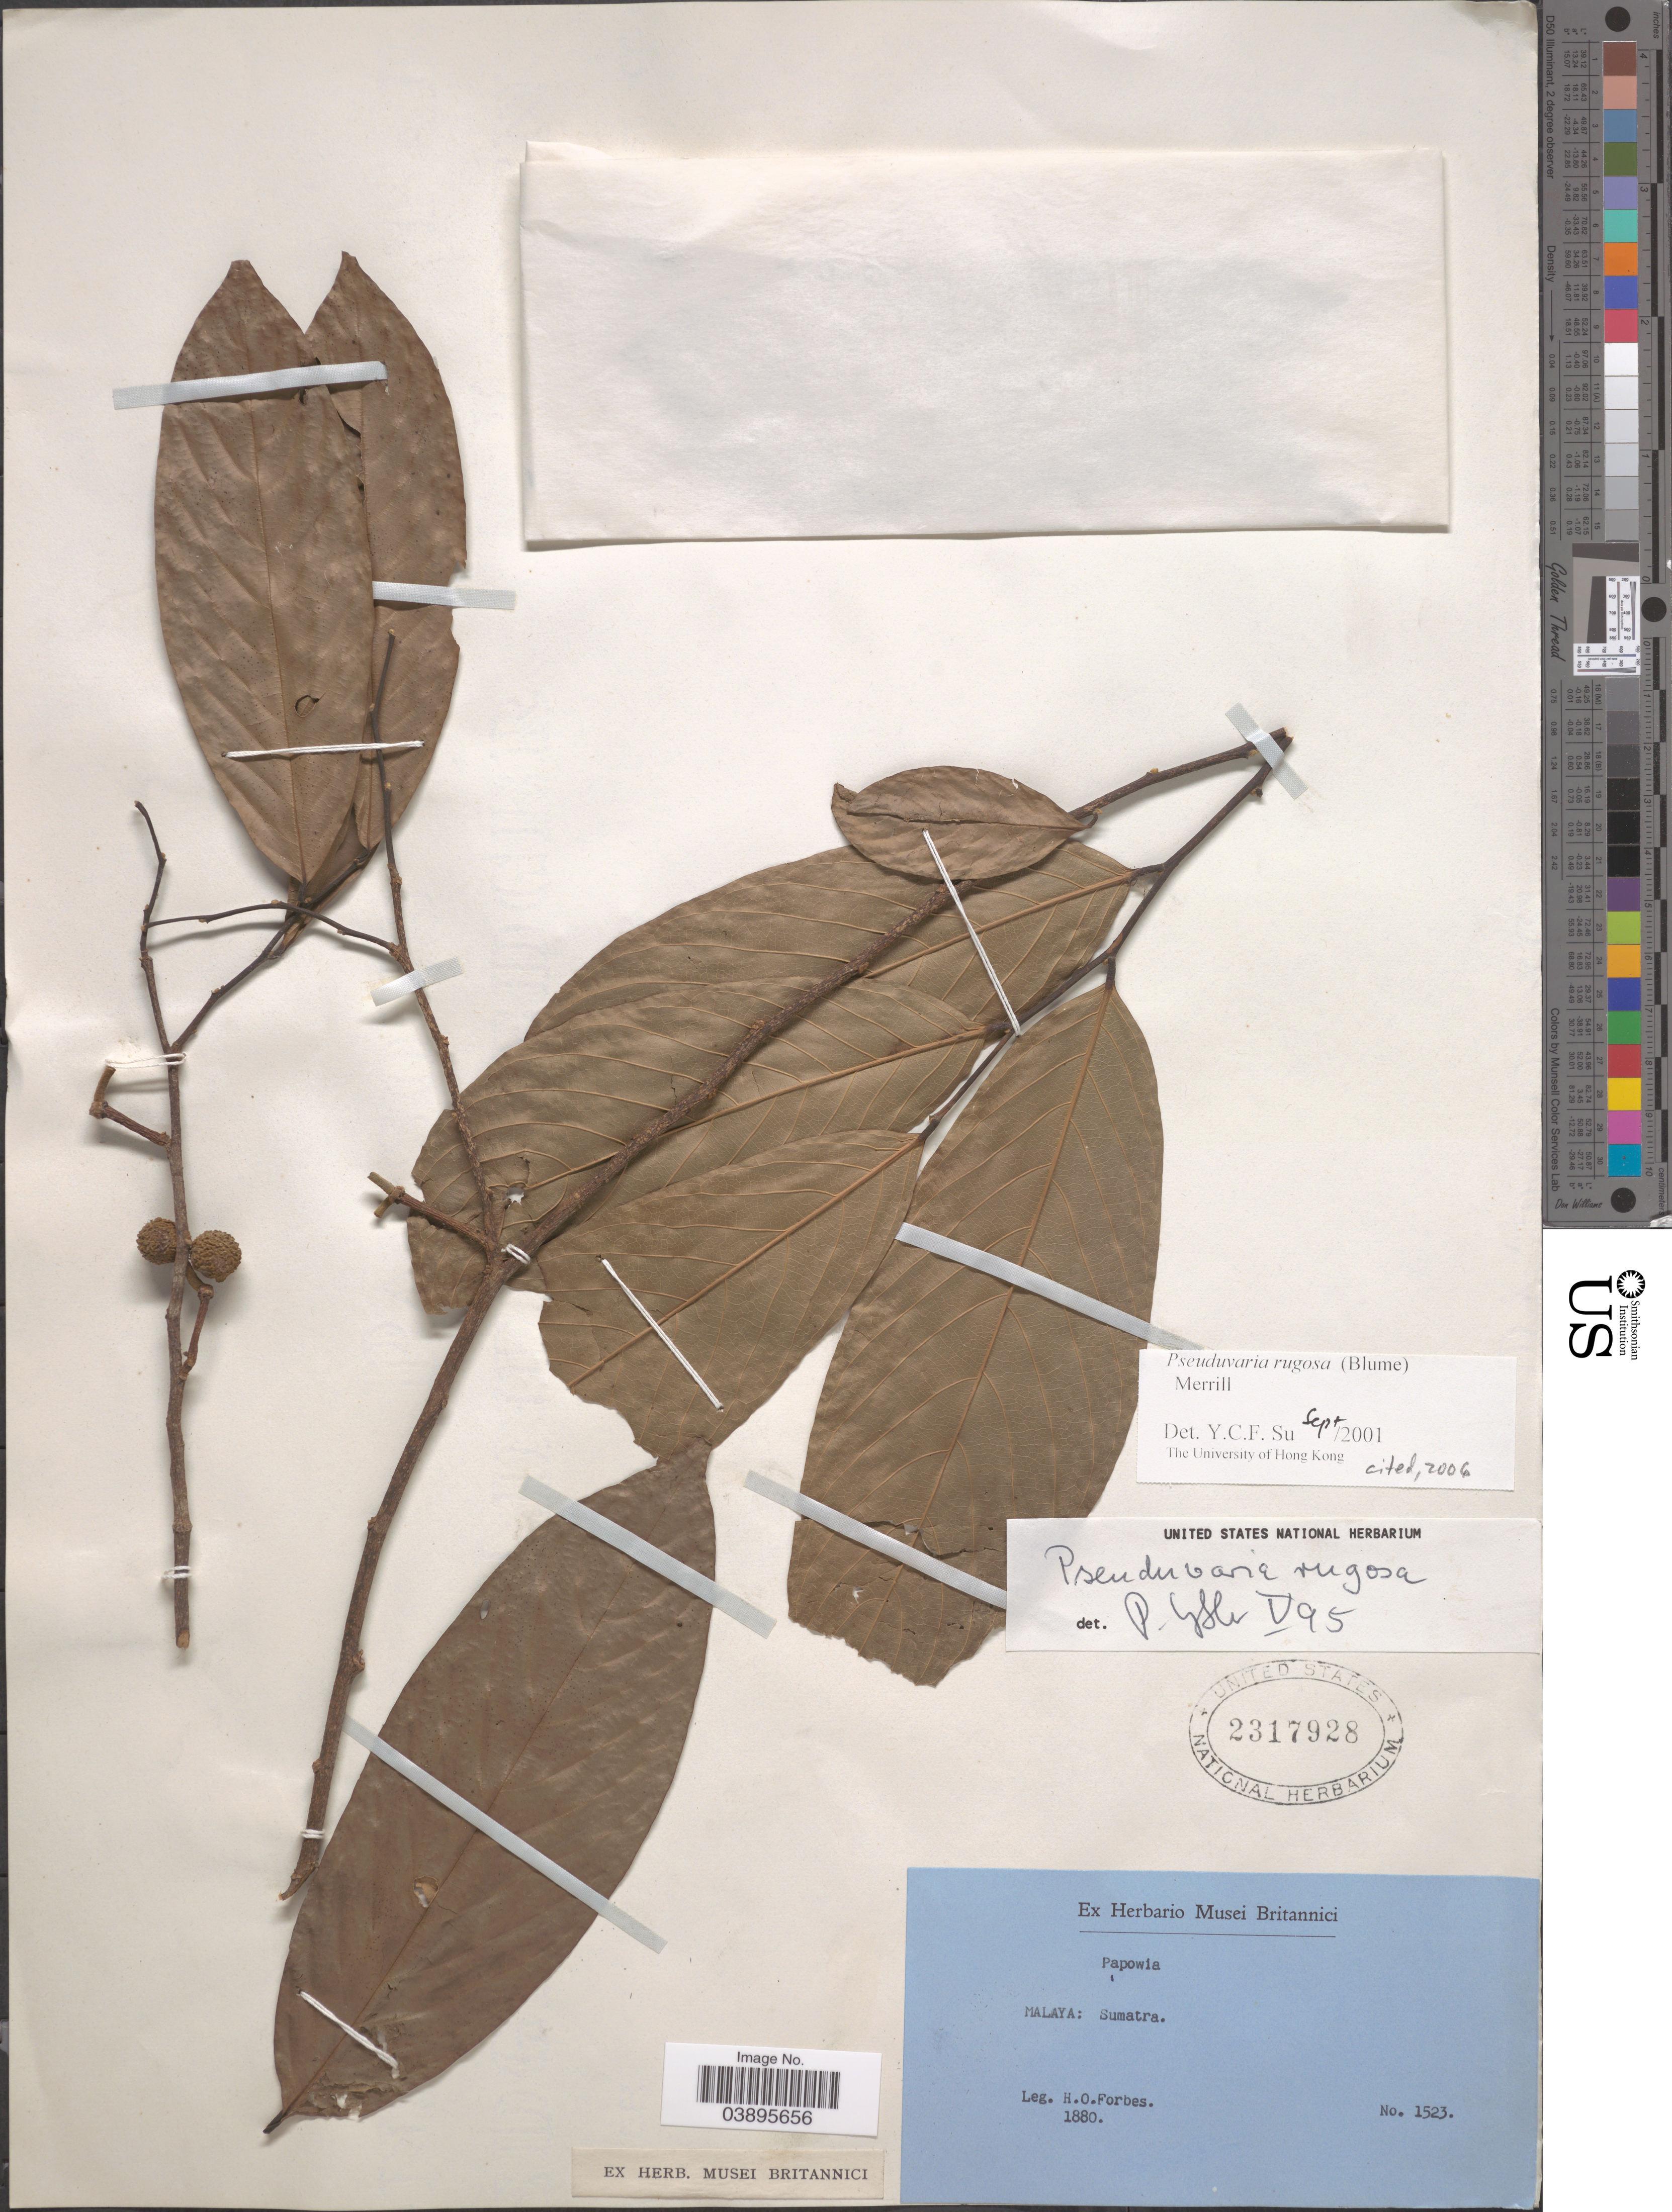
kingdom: Plantae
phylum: Tracheophyta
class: Magnoliopsida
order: Magnoliales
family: Annonaceae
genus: Pseuduvaria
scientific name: Pseuduvaria rugosa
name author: (Blume) Merr.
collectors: H. O. Forbes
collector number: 1523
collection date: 1880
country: Indonesia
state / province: Sumatra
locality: Malaya.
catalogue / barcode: US 2317928